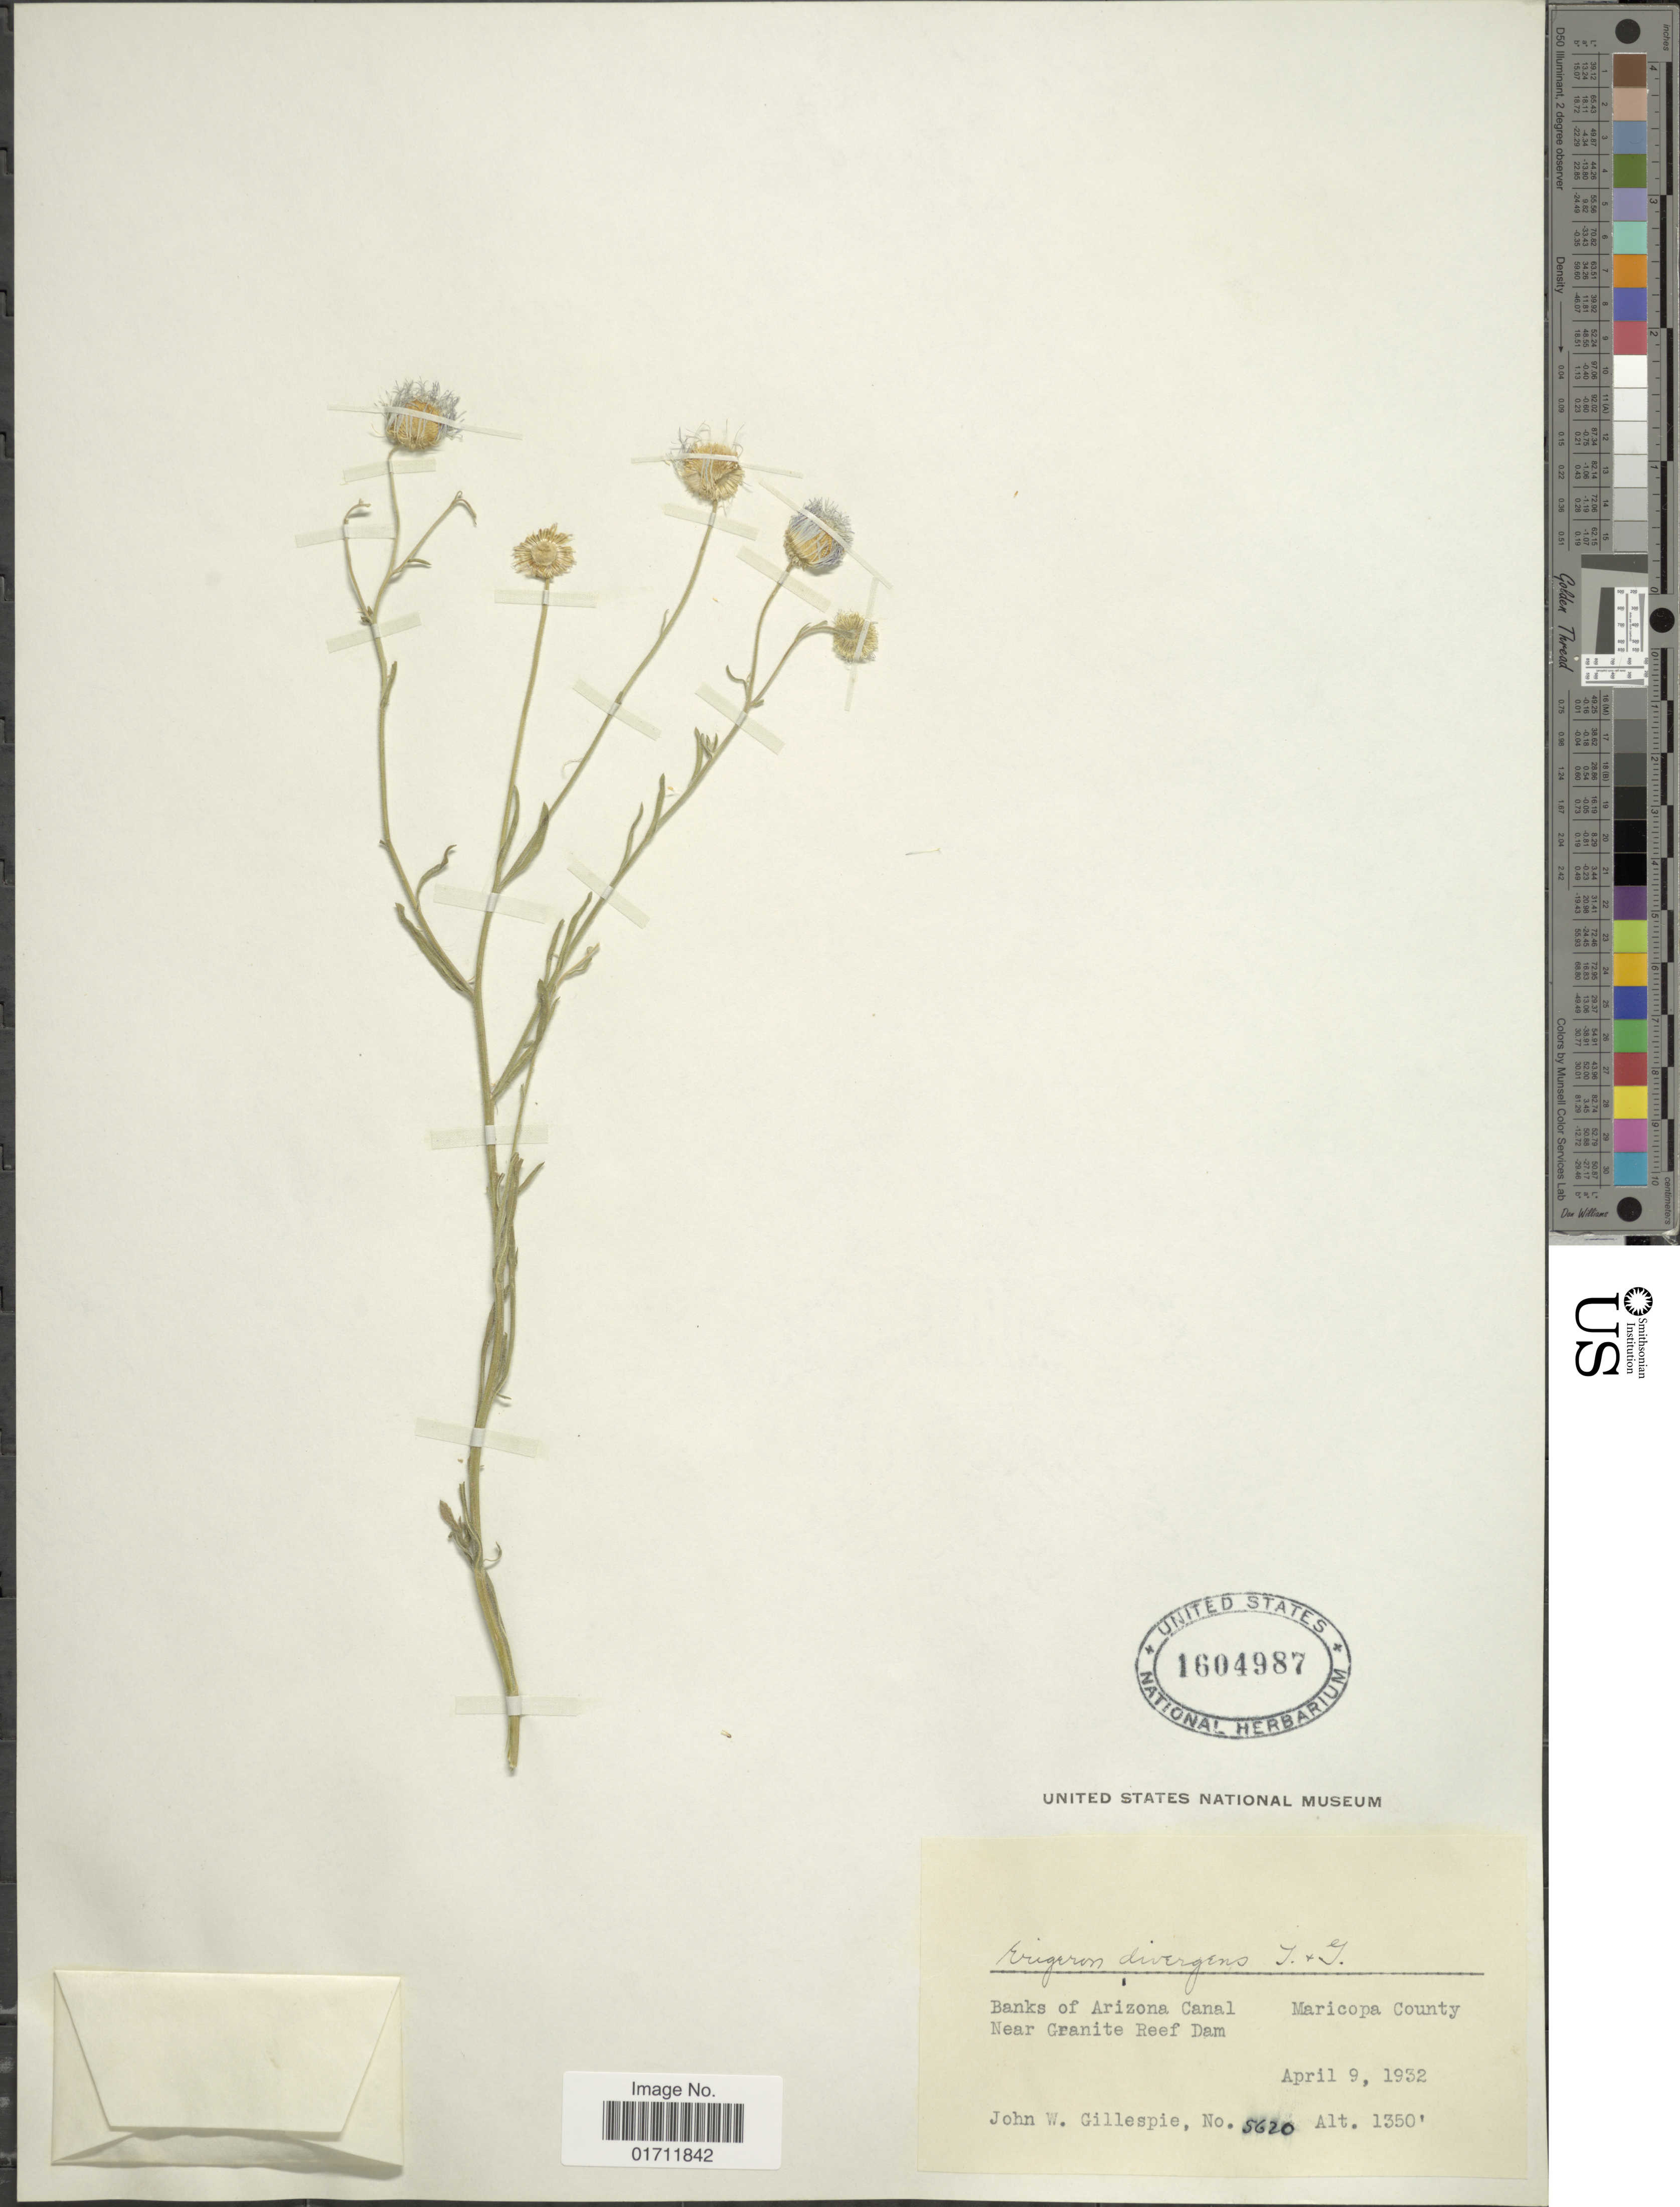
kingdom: Plantae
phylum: Tracheophyta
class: Magnoliopsida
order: Asterales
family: Asteraceae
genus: Erigeron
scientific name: Erigeron divergens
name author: Torr. & A. Gray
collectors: J. W. Gillespie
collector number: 5620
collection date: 1932-04-09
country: United States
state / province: Arizona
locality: Banks of Arizona Canal, Maricopa County, Near Granite Reef Dam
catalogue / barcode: US 1604987